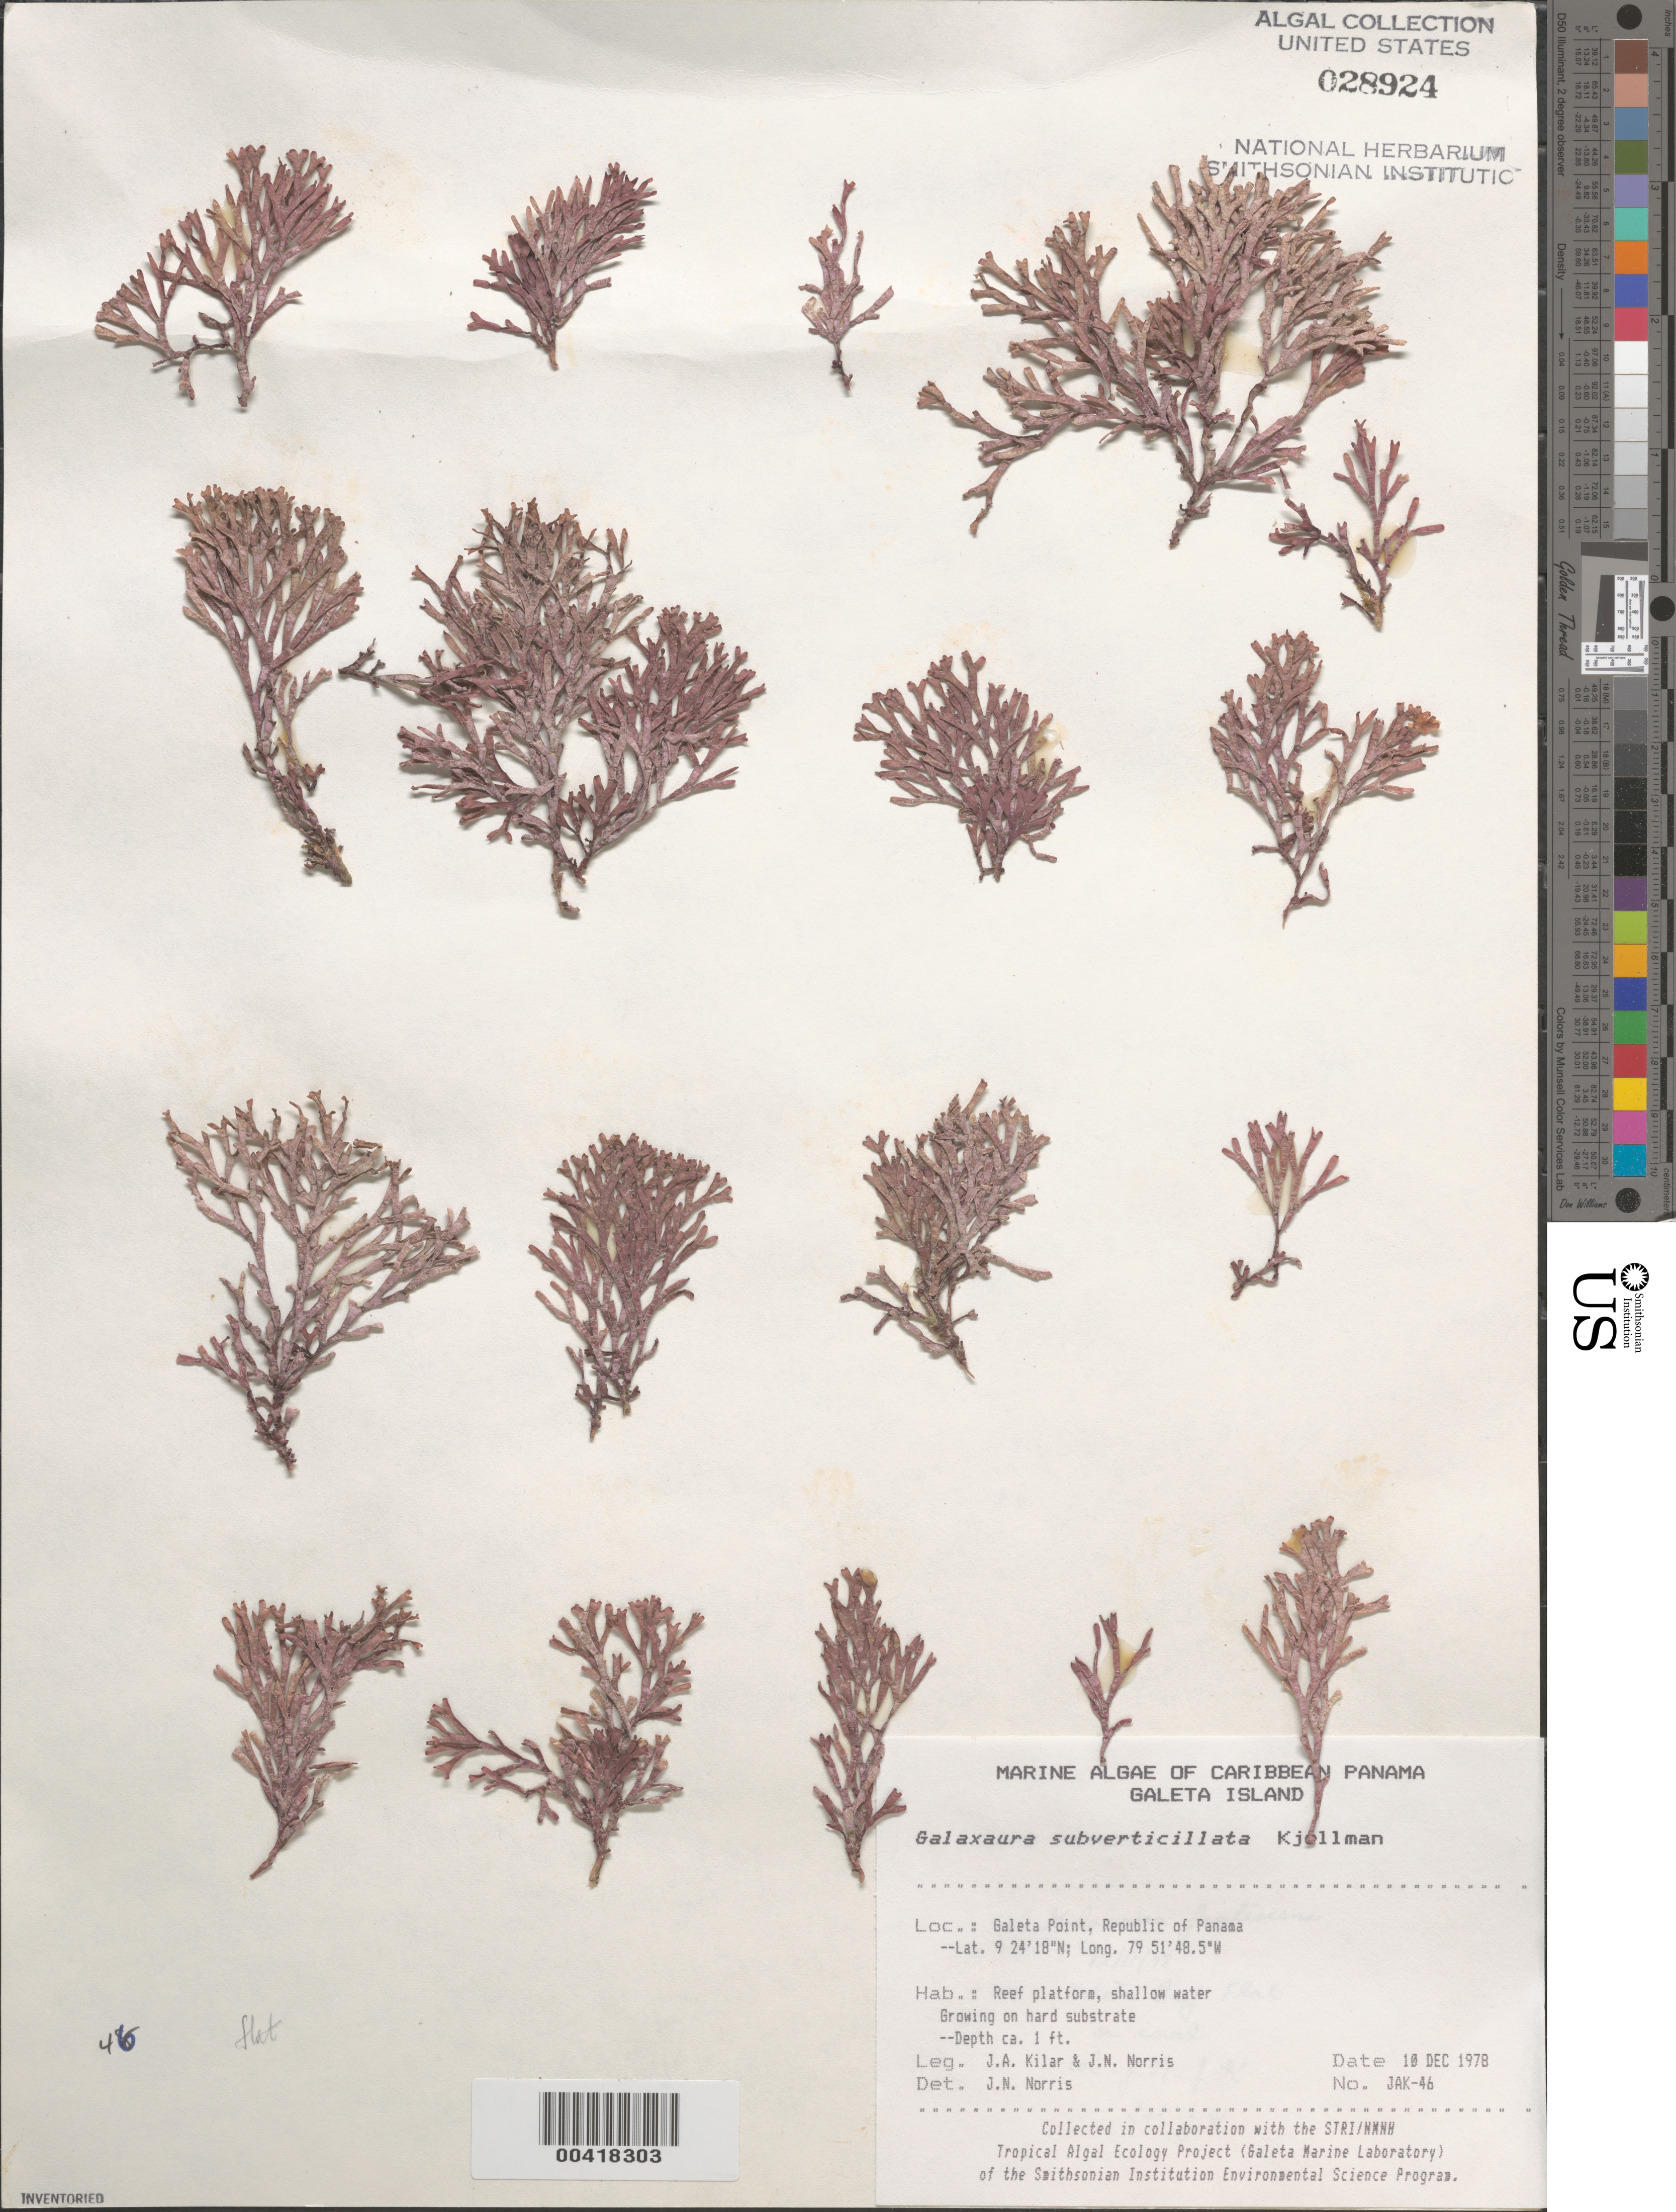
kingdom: Plantae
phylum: Rhodophyta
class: Florideophyceae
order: Nemaliales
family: Galaxauraceae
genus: Galaxaura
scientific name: Galaxaura rugosa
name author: (Ellis & Sol.) J.V.Lamouroux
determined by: Algae name updating Project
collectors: J. A. Kilar & J. N. Norris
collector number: JAK-46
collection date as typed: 10 Dec 1978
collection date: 1978-12-10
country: Panama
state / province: Colón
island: Galeta Island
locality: Galeta Point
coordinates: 9 24' 18" N, 79 51' 48.5" W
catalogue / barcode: US 28924